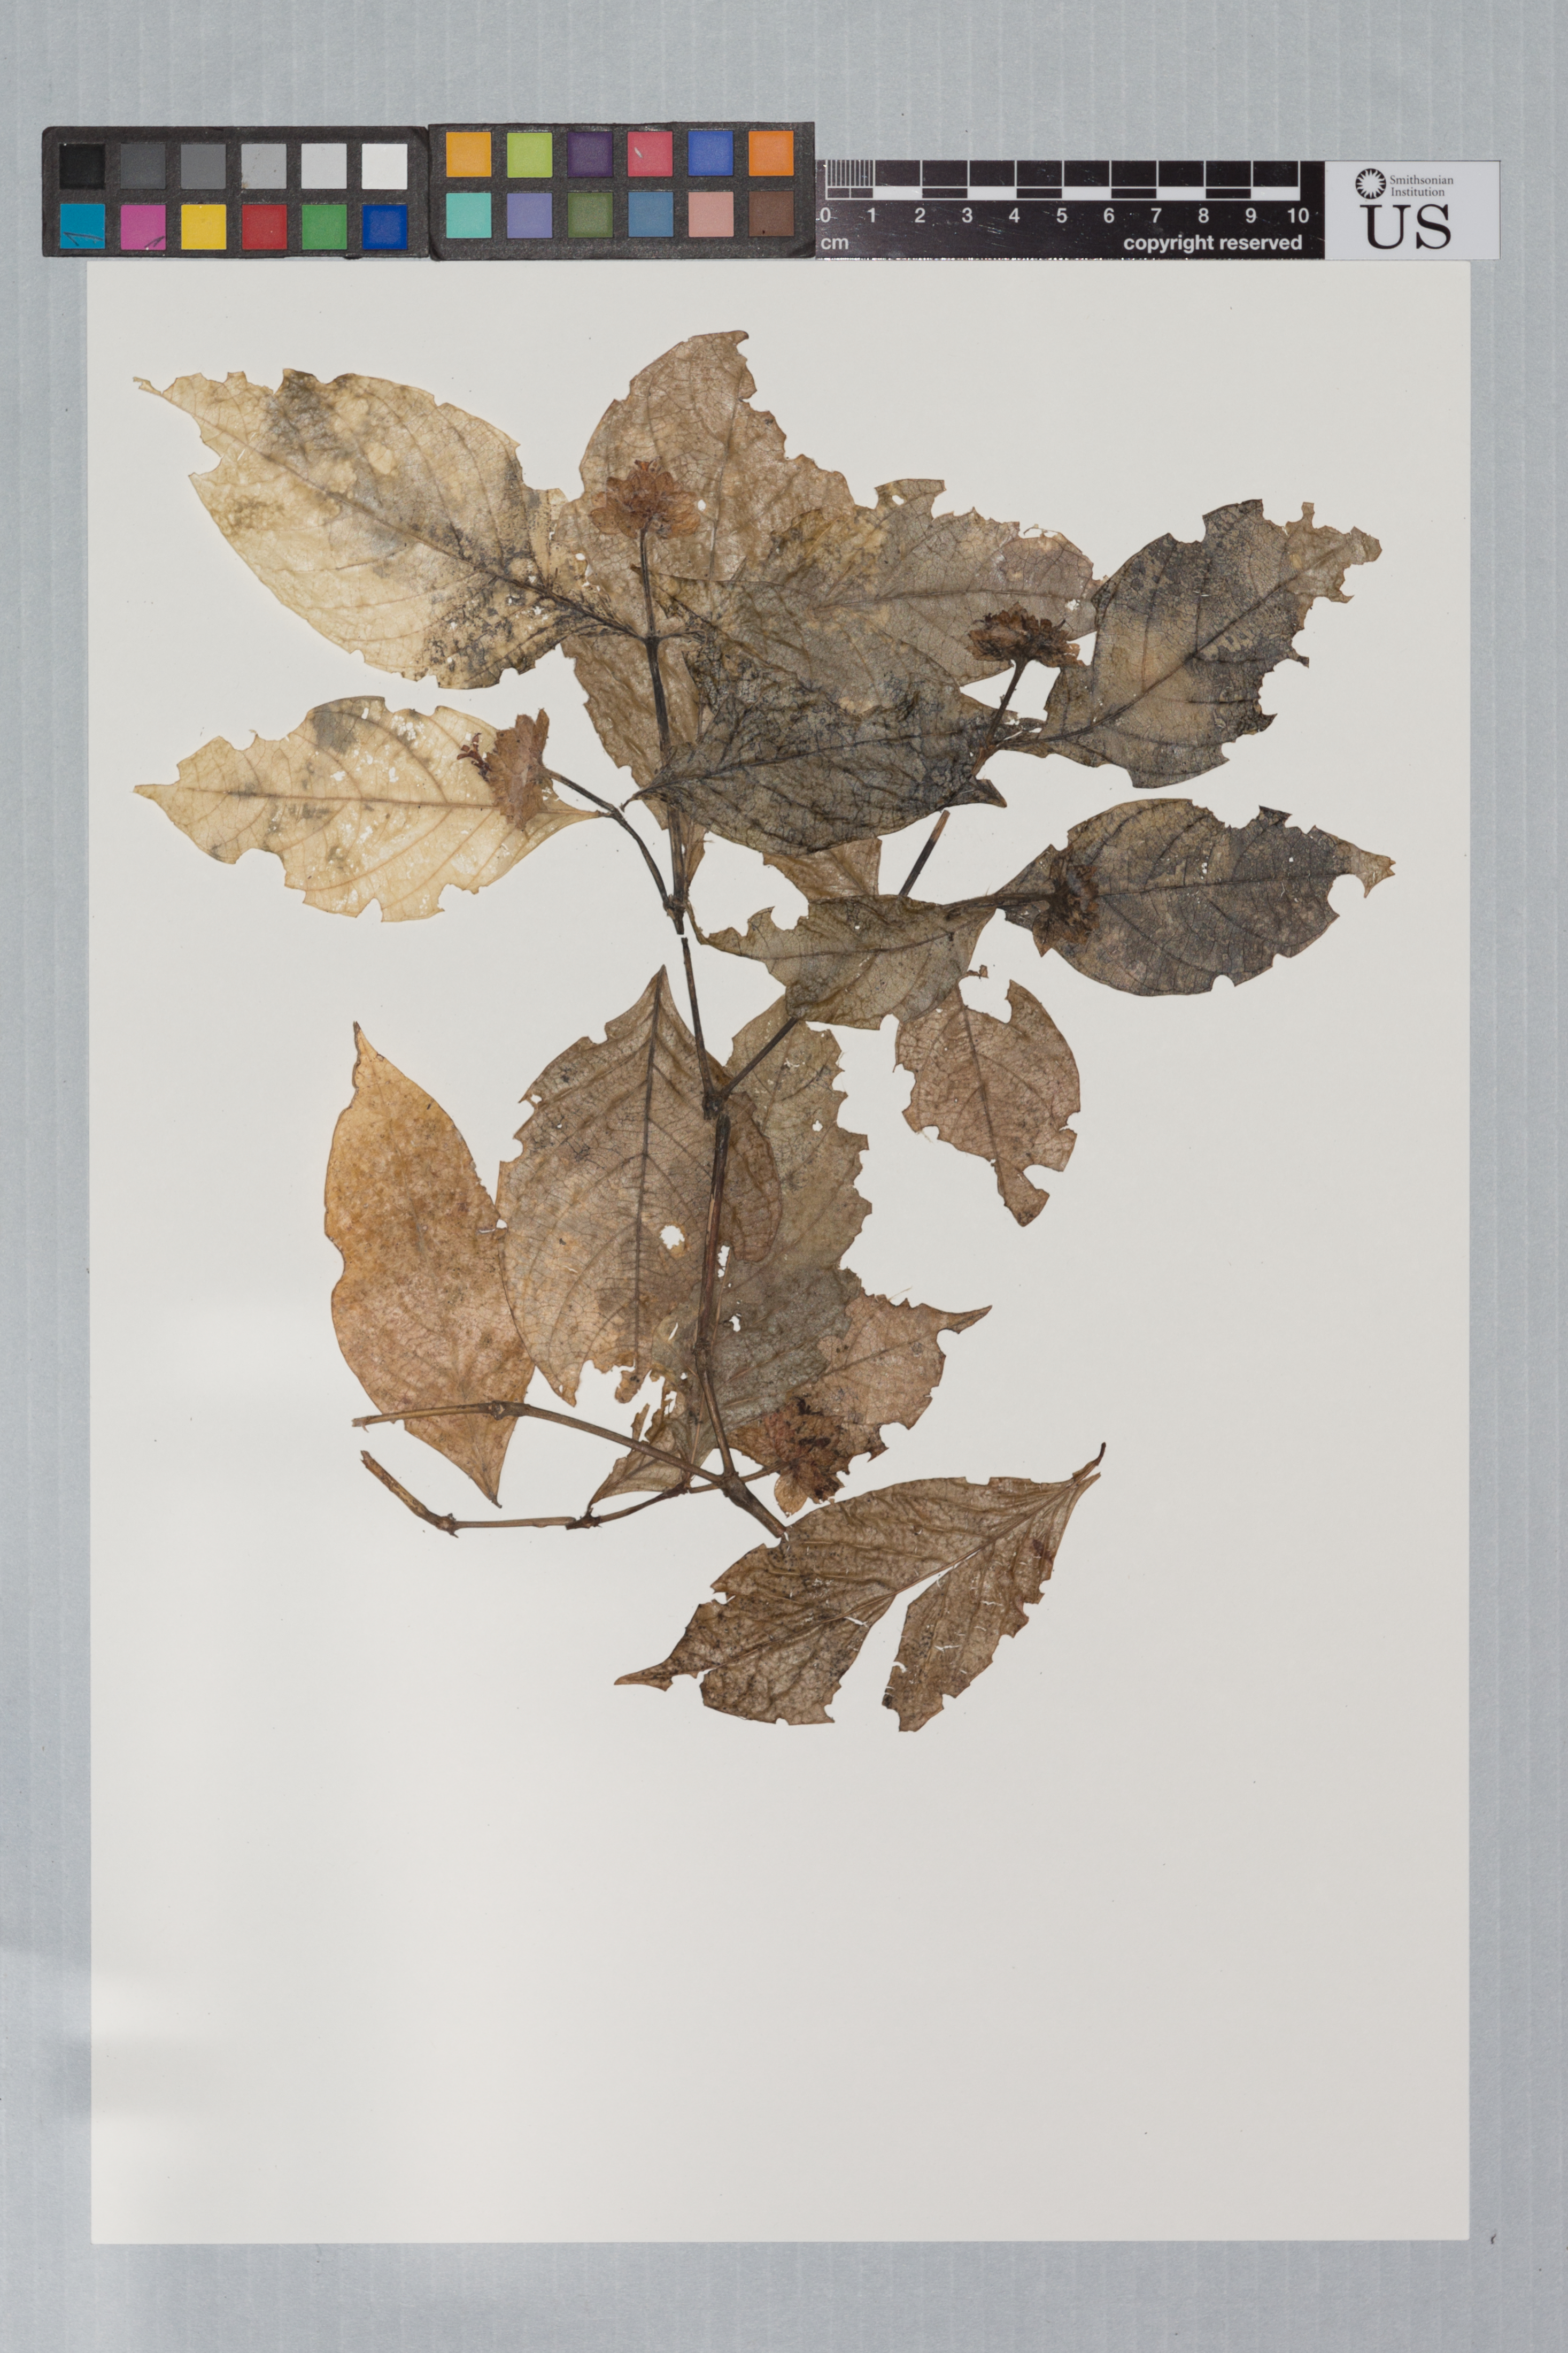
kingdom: Plantae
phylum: Tracheophyta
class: Magnoliopsida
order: Gentianales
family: Rubiaceae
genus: Psychotria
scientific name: Psychotria lupulina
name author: Benth.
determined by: Delprete, P. G., Herb. de Guyane Cay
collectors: A. .R. A. Görts-van Rijn, J. Brandbyge, J.-J. de Granville, O. Poncy, H. J. M. Sipman & L. van der Wollenberg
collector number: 302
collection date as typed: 19-Nov-92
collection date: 1992-11-19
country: Guyana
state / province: U. Takutu-U. Essequibo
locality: Kapo, along trail to Lethem, near Karanambo, N. Rupununi Savanna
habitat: Along trail; understory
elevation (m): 100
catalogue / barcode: US 3437999